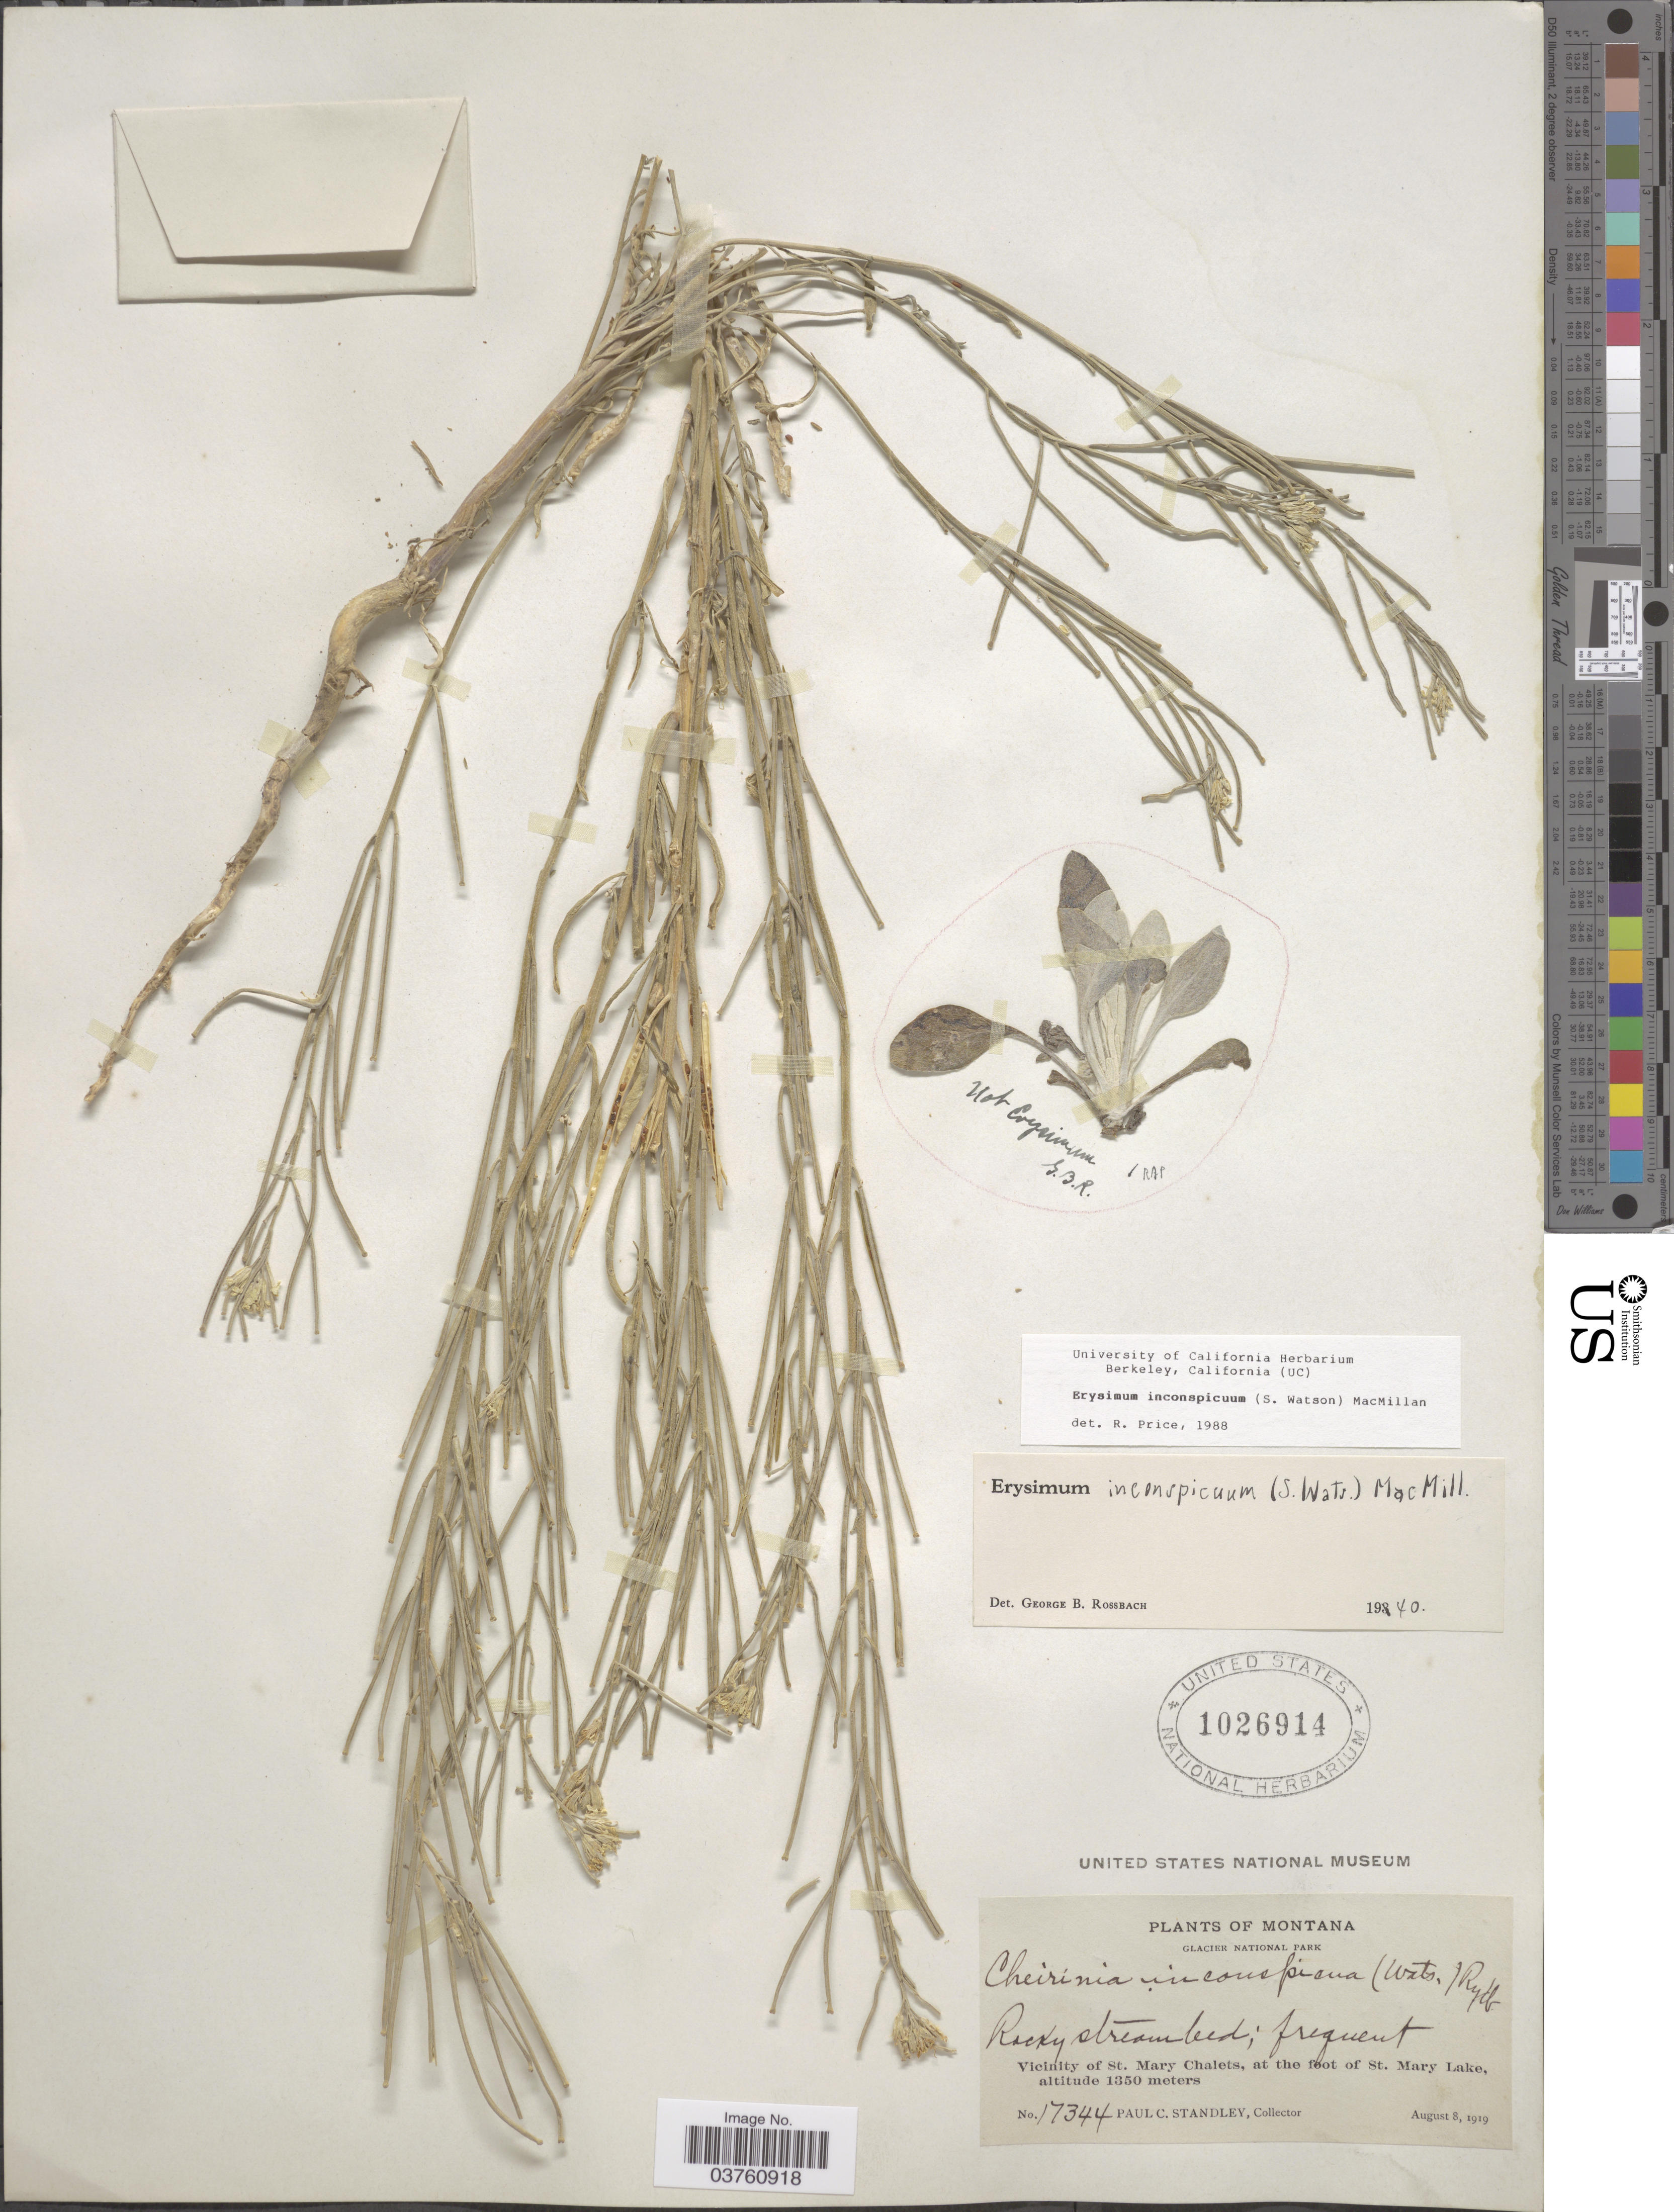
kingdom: Plantae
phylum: Tracheophyta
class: Magnoliopsida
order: Brassicales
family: Brassicaceae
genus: Erysimum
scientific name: Erysimum inconspicuum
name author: (S. Watson) MacMill.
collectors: P. C. Standley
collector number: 17344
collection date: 1919-08-08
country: United States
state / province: Montana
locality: Glacier National Park. Rocky streambed. Vicinity of St. Mary Chalets, at the foot of St. Mary Lake.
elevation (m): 1350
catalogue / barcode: US 1026914